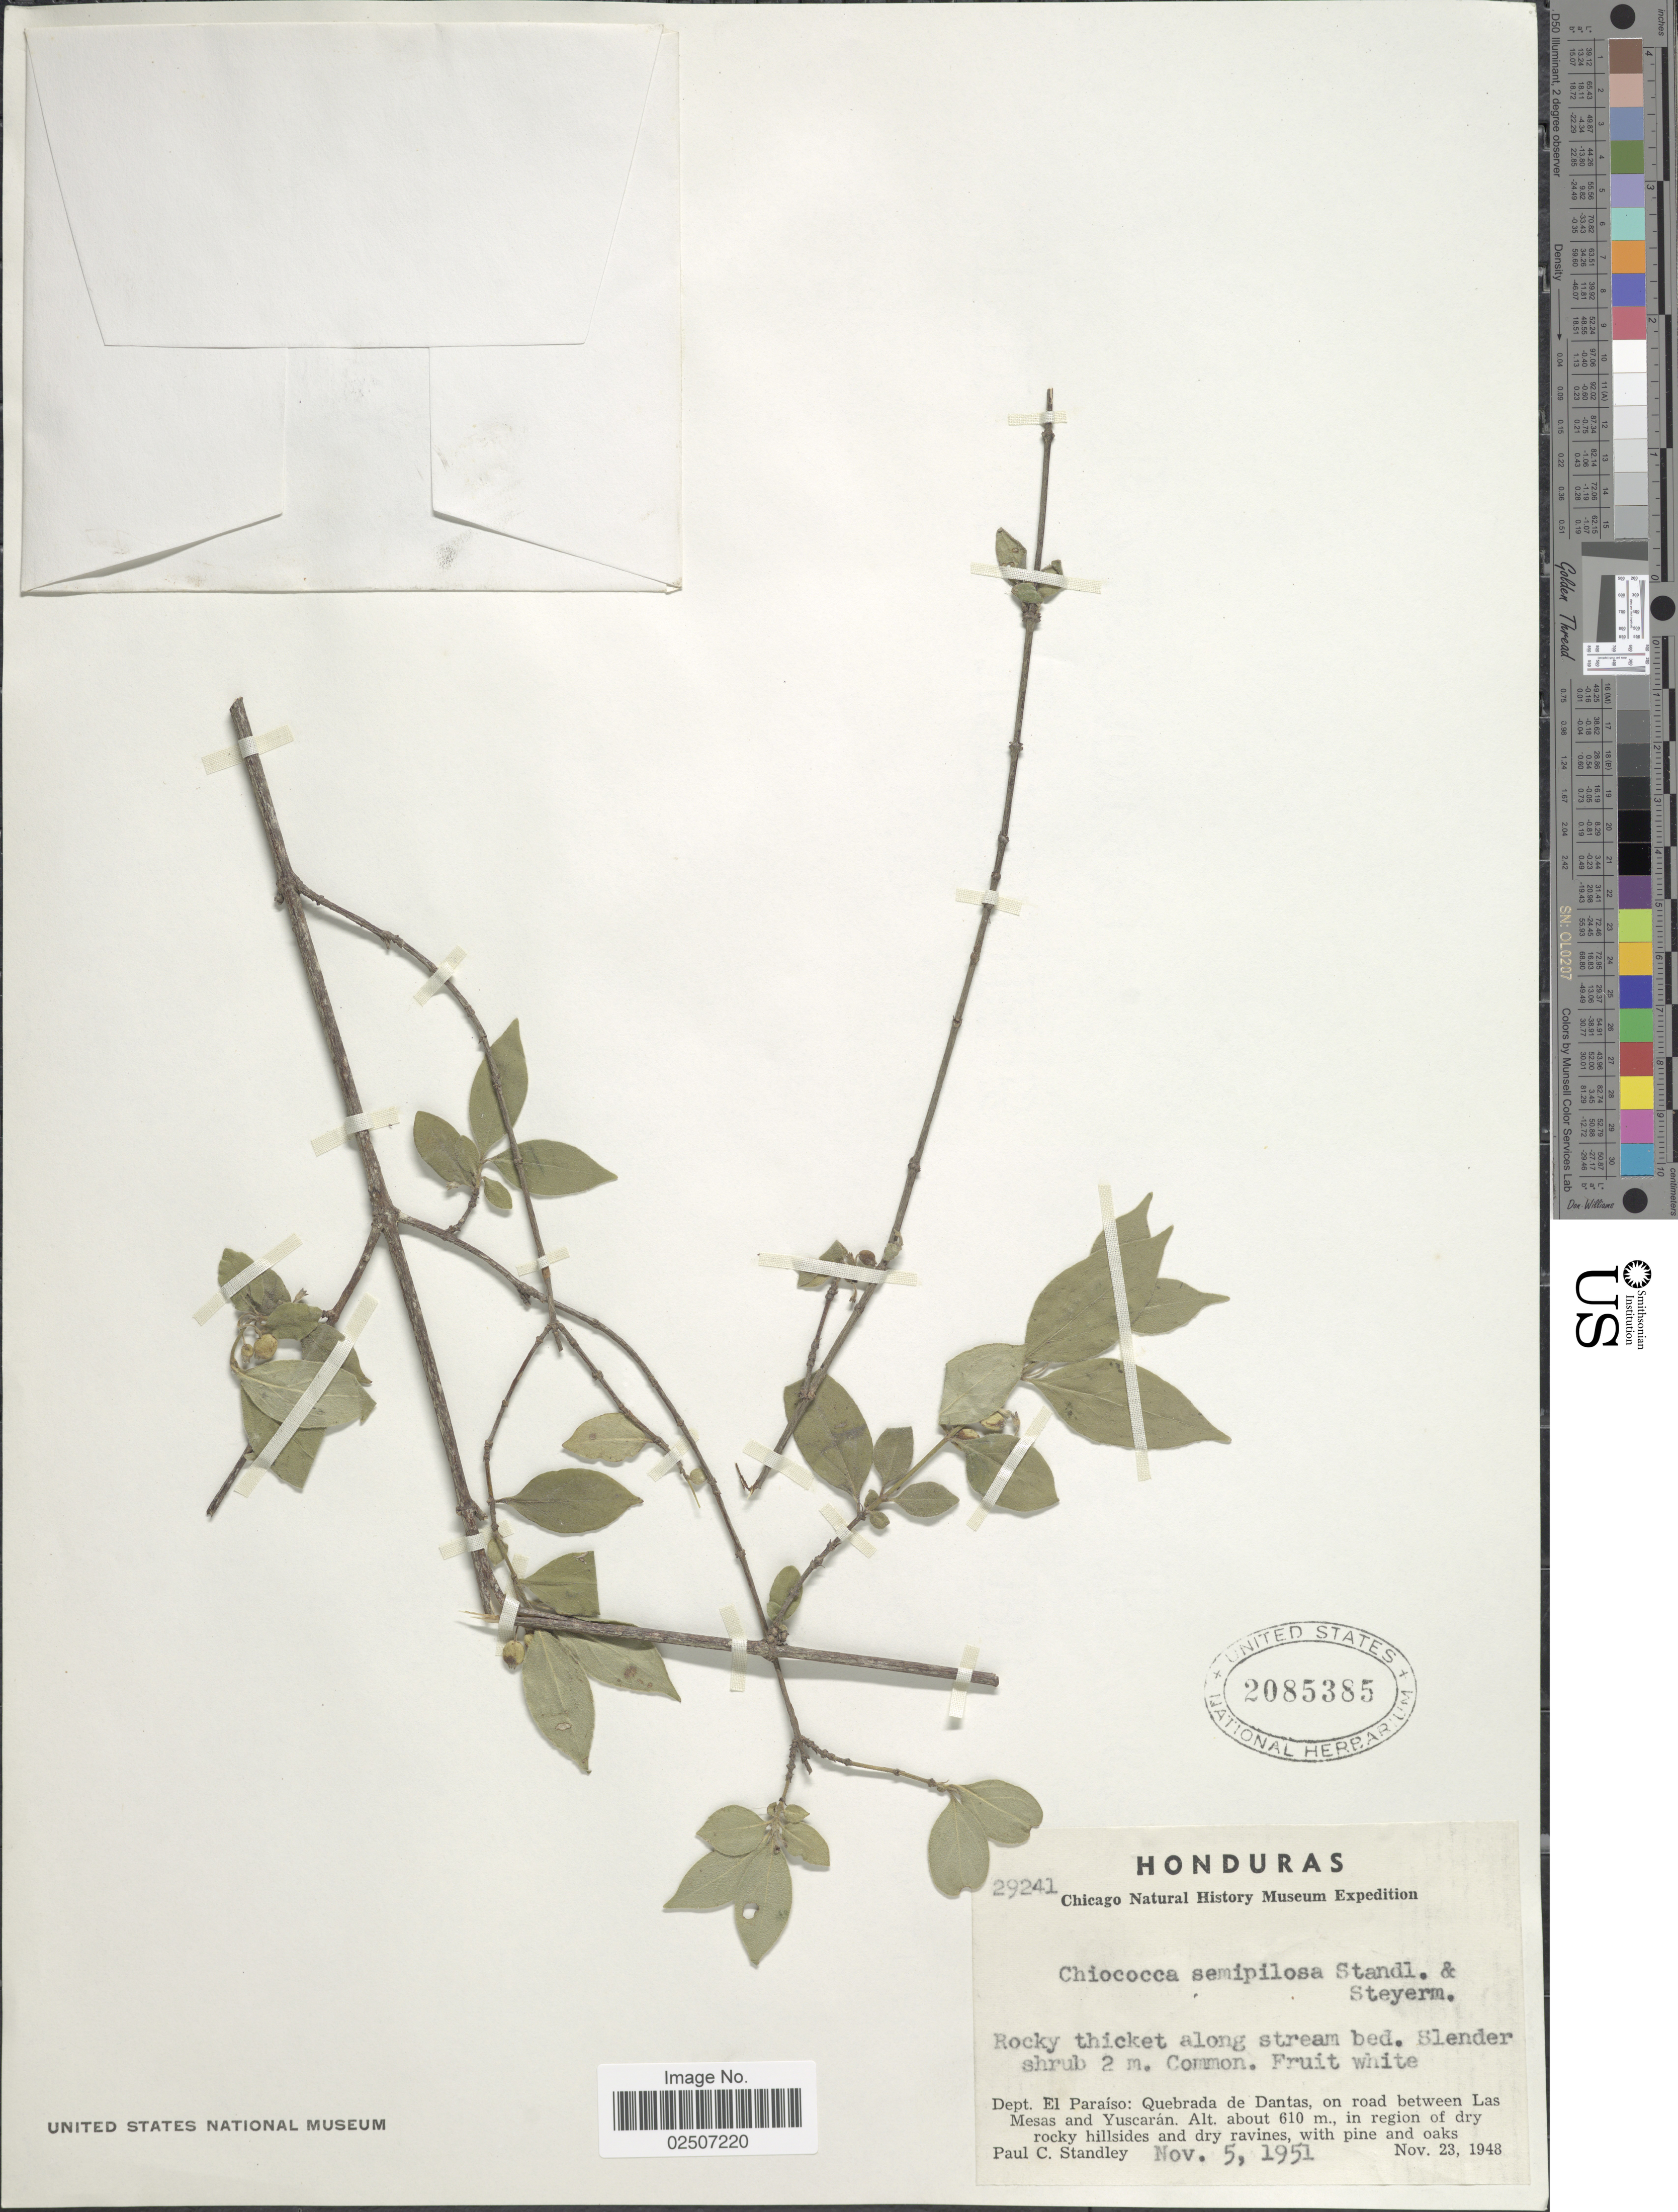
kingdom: Plantae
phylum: Tracheophyta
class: Magnoliopsida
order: Gentianales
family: Rubiaceae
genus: Chiococca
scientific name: Chiococca semipilosa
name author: Standl. & Steyerm.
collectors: P. C. Standley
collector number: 29241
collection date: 1951-11-05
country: Honduras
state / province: El Paraíso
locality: Dept. El Paraiso: Quebrada de Dantas, on road between Las Mesas and Yuscaran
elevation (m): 610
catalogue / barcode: US 2085385